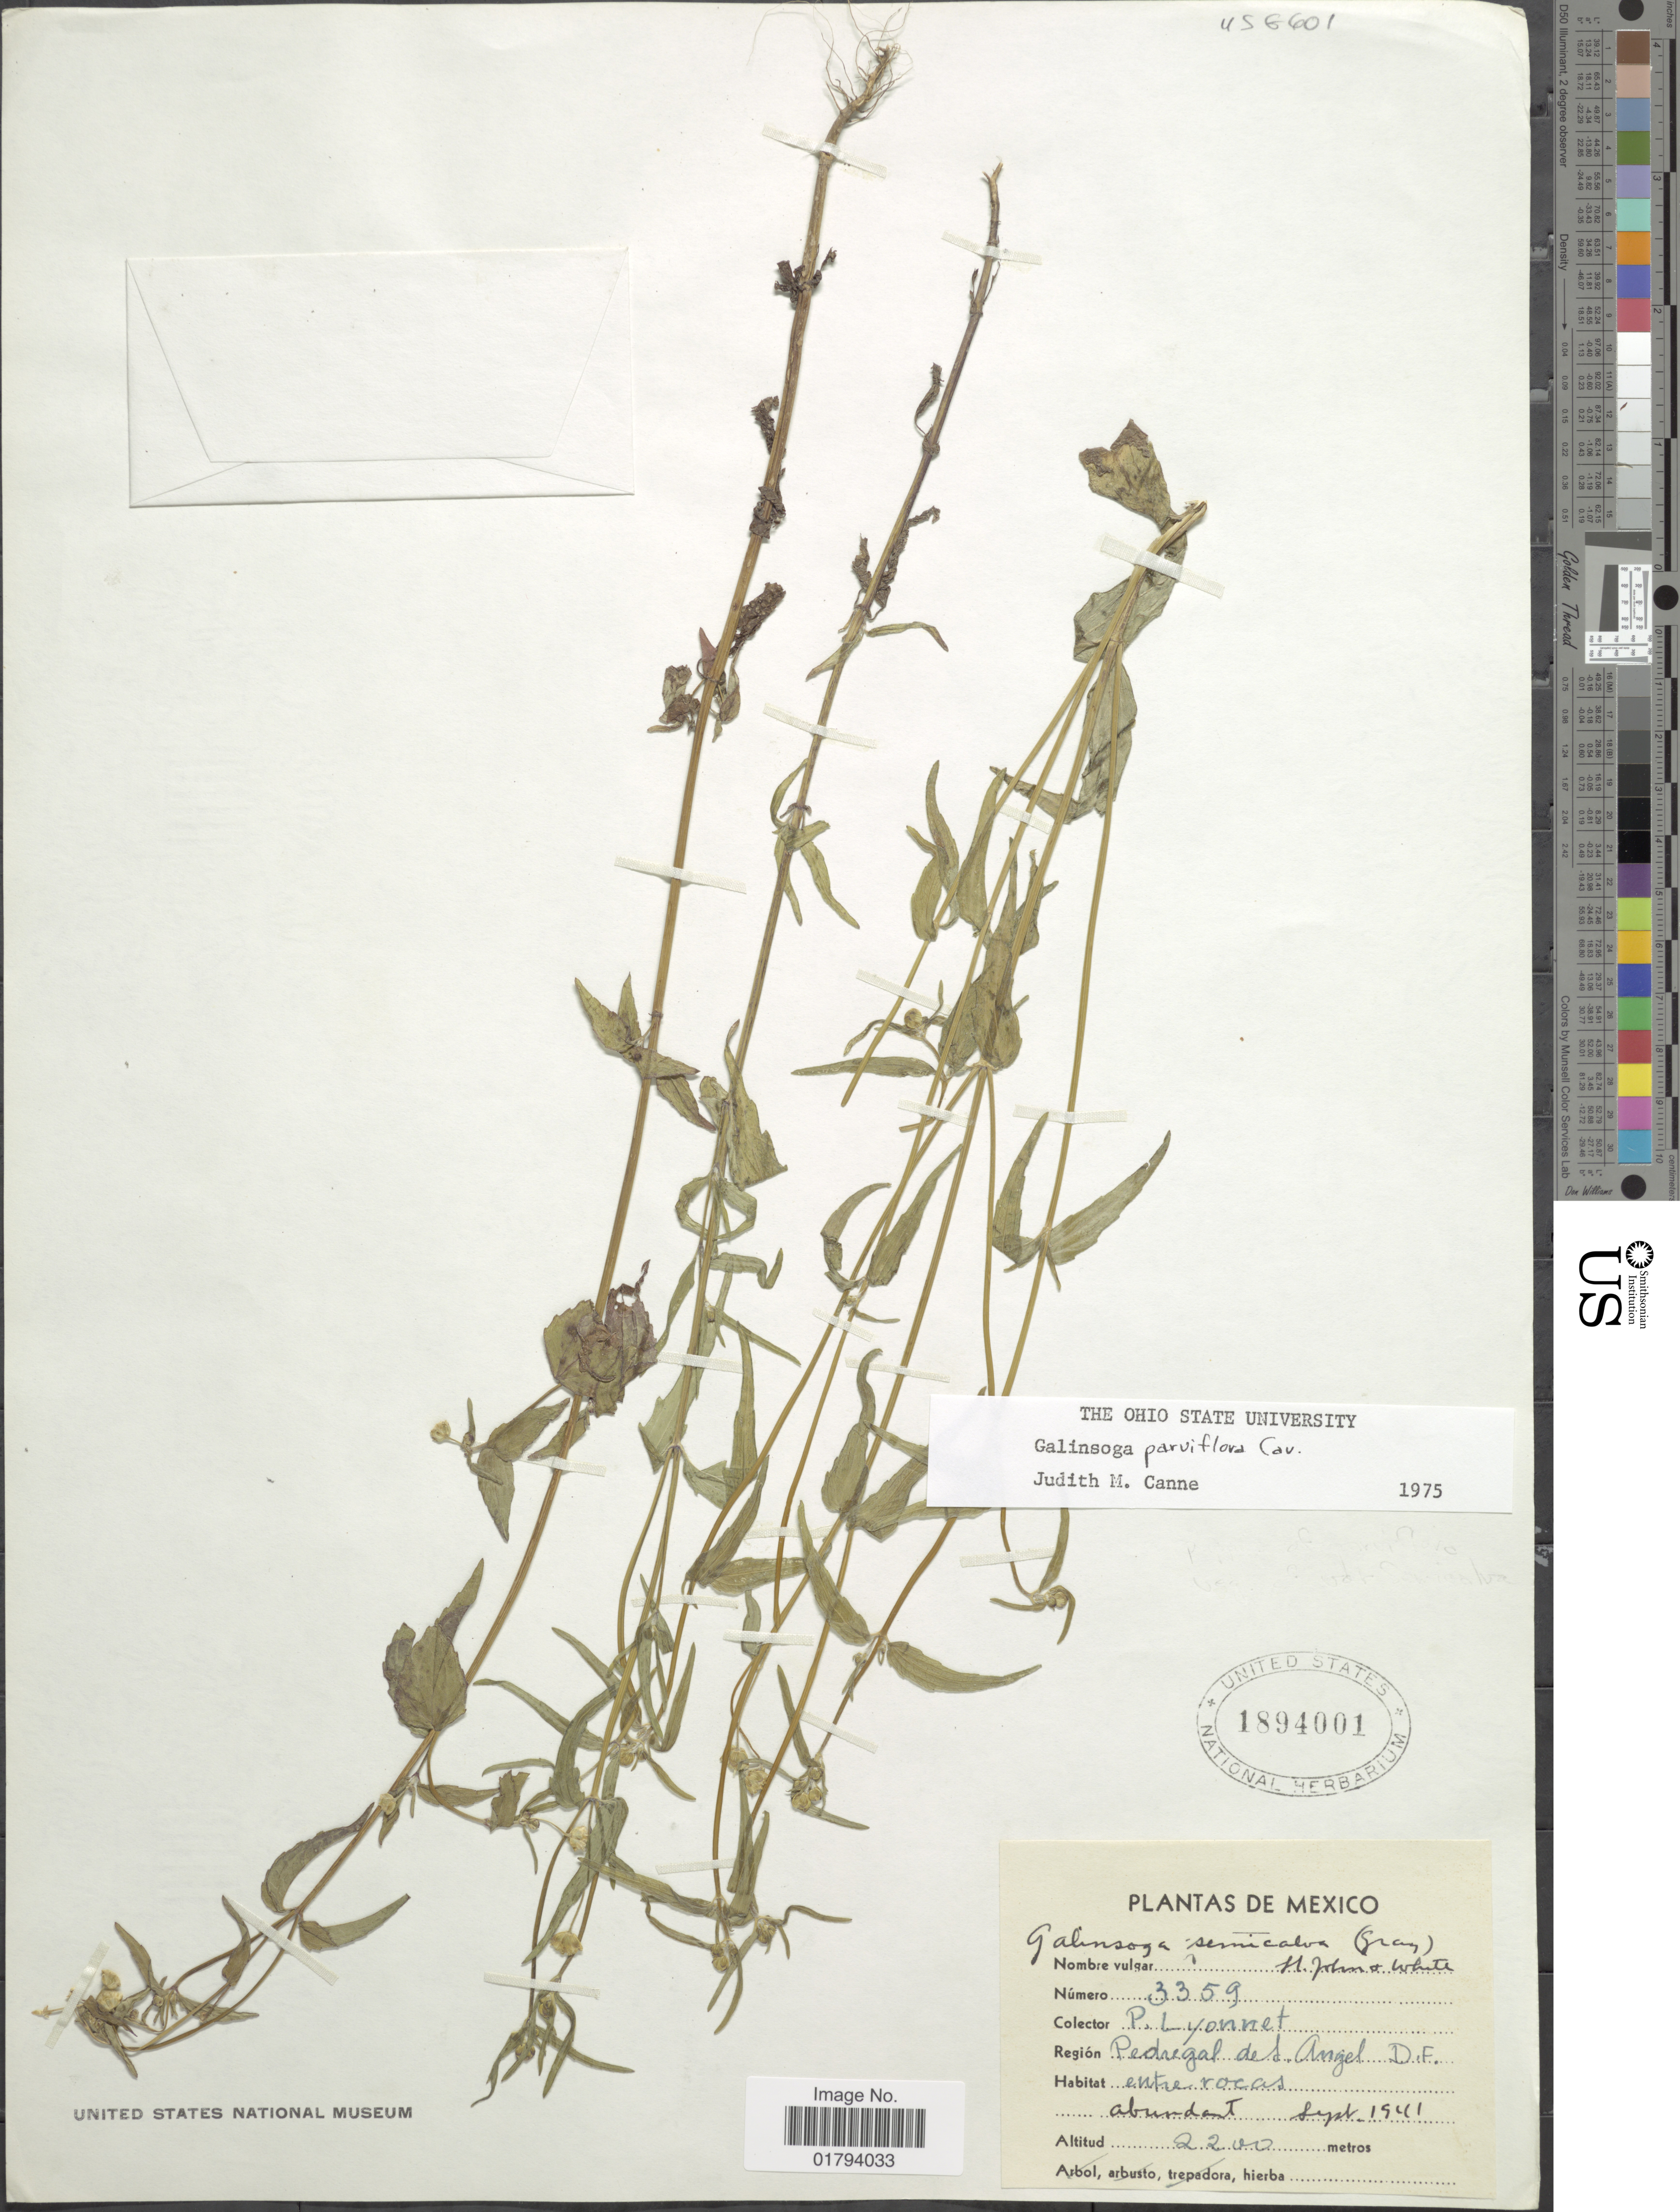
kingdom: Plantae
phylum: Tracheophyta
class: Magnoliopsida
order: Asterales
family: Asteraceae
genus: Galinsoga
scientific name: Galinsoga parviflora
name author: Cav.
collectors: P. Lyonnet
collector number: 3359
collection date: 1941-09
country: Mexico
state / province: Distrito Federal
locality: Region Pedregal des Angel, D. F.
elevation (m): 2200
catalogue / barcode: US 1894001